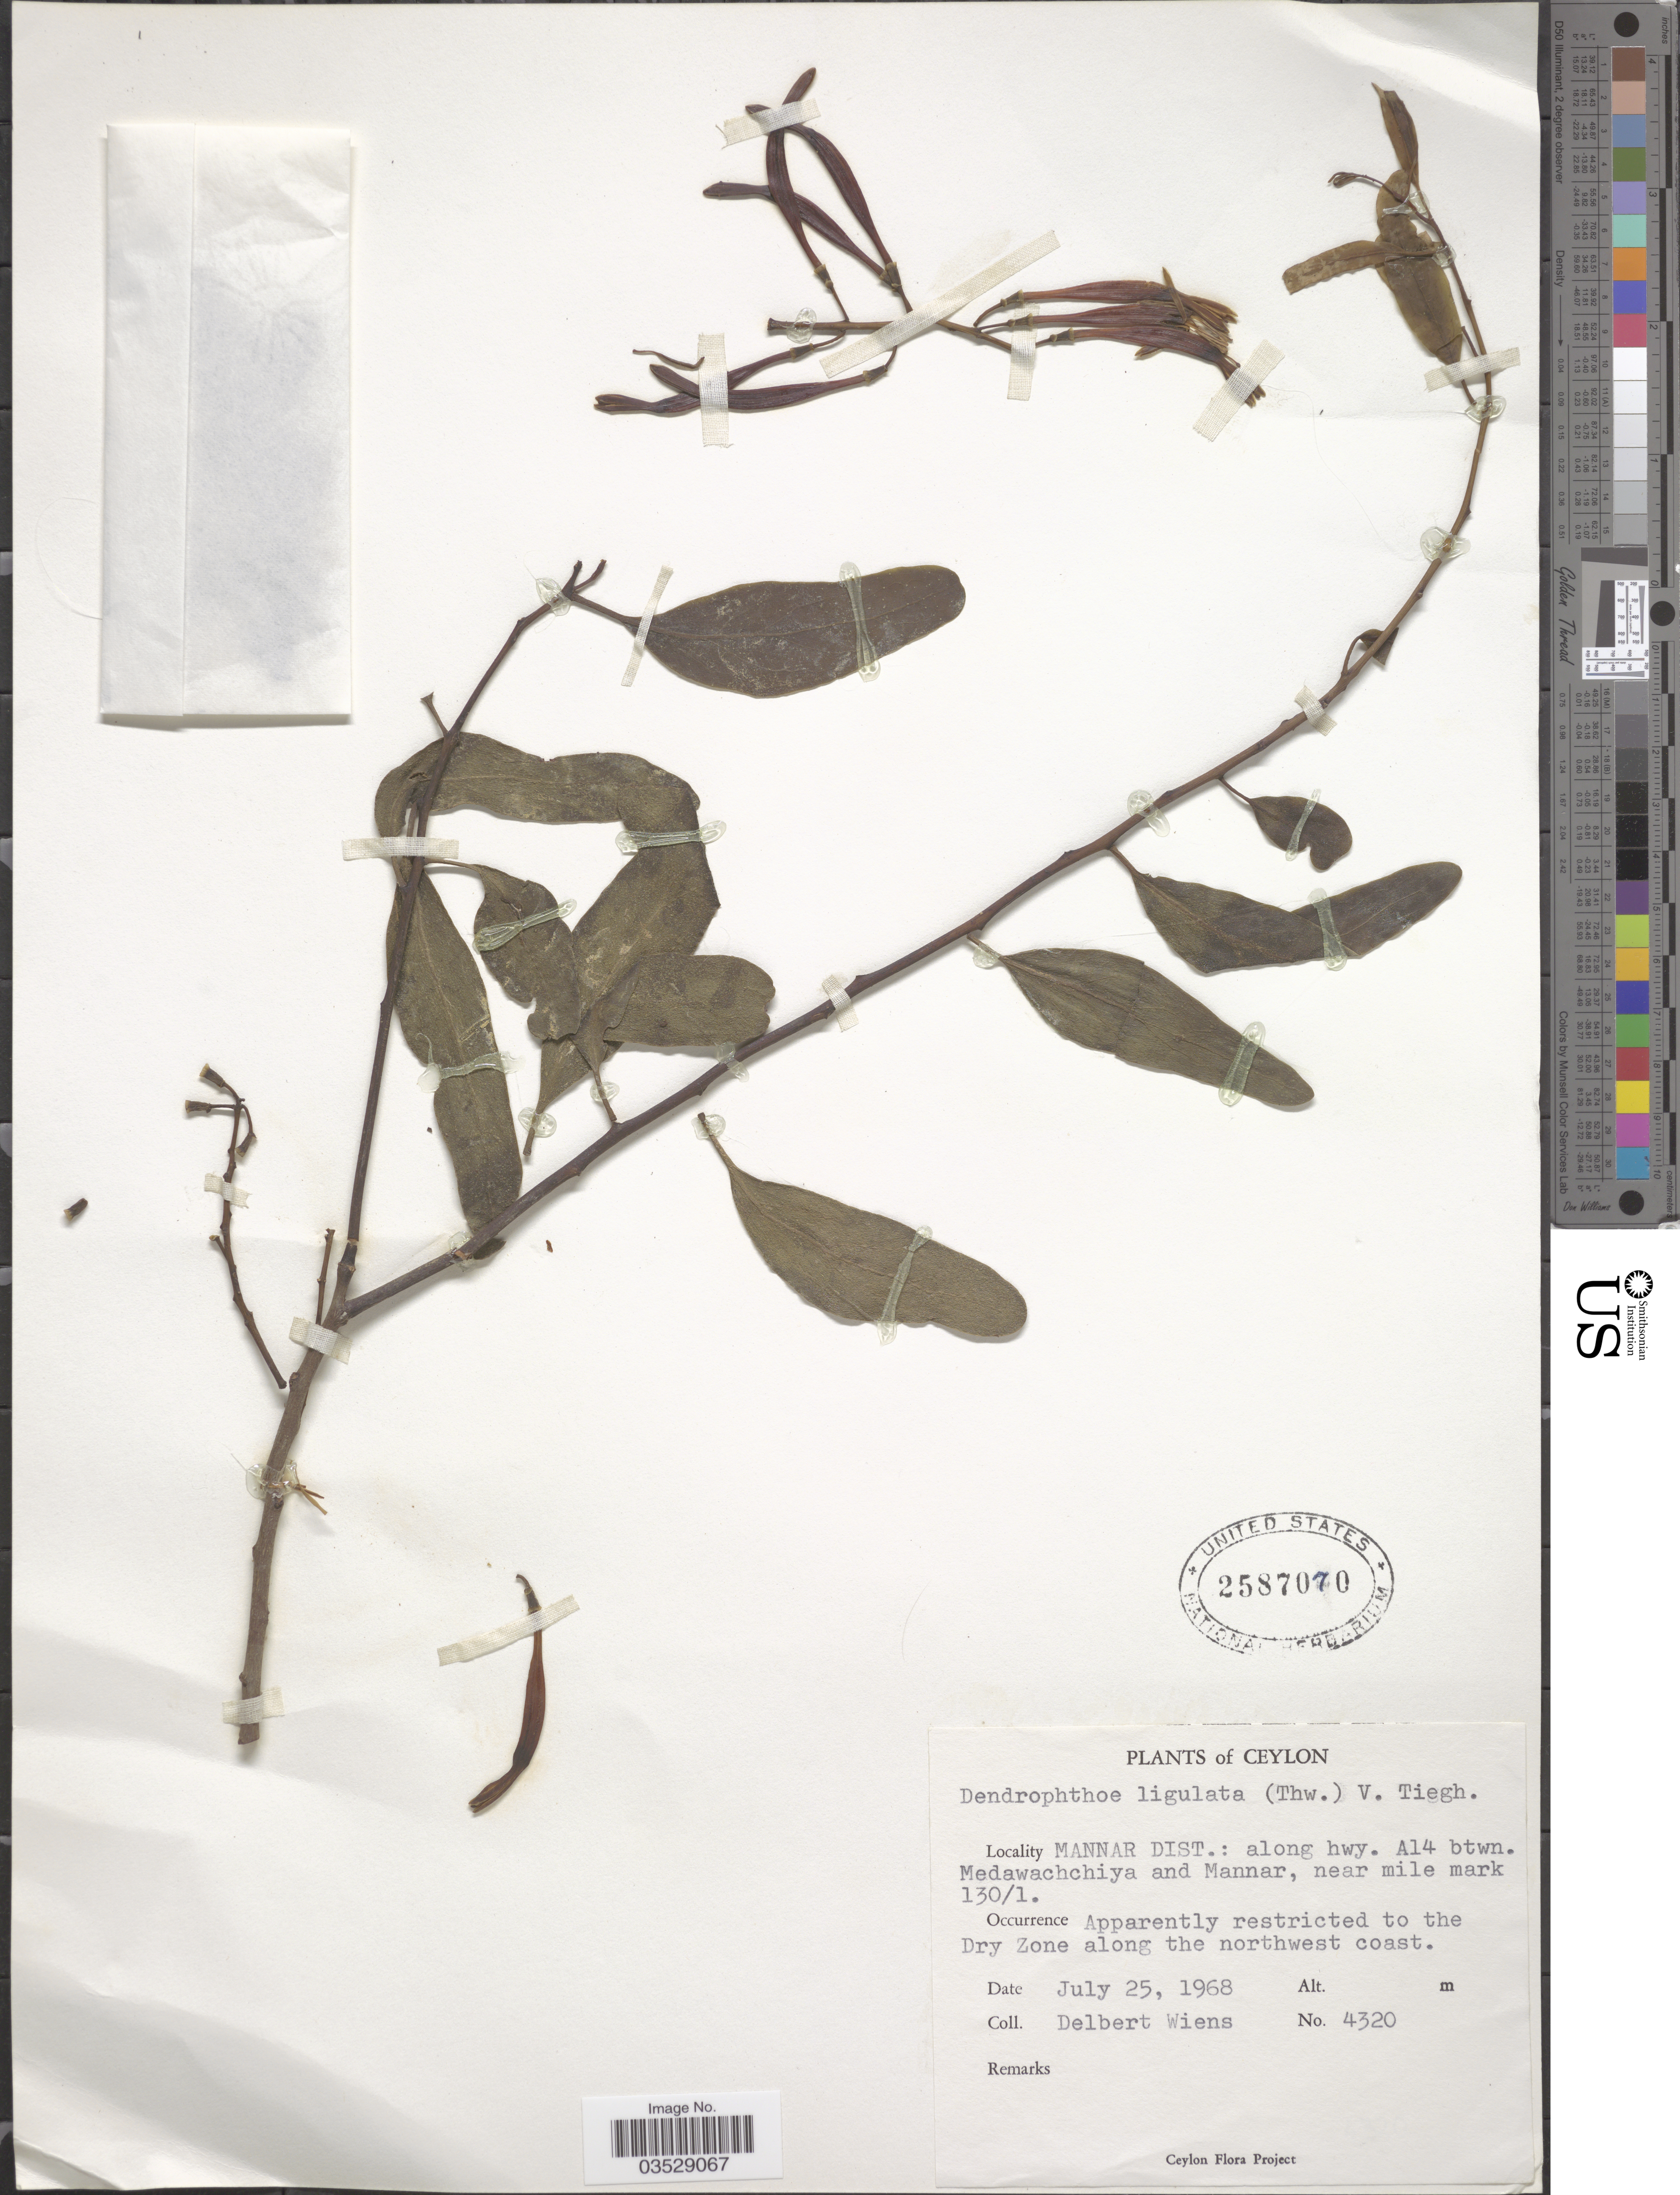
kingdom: Plantae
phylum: Tracheophyta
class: Magnoliopsida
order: Santalales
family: Loranthaceae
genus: Dendrophthoe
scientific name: Dendrophthoe ligulata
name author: (Thwaites) Tiegh.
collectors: D. Wiens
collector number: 4320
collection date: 1968-07-25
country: Sri Lanka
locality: Ceylon. Mannar Dist.: along hwy. A14 btwn. Medawachchiya and Mannar, near mile mark 130/1. Apparently restricted to the Dry Zone along the northwest coast.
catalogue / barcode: US 2587070